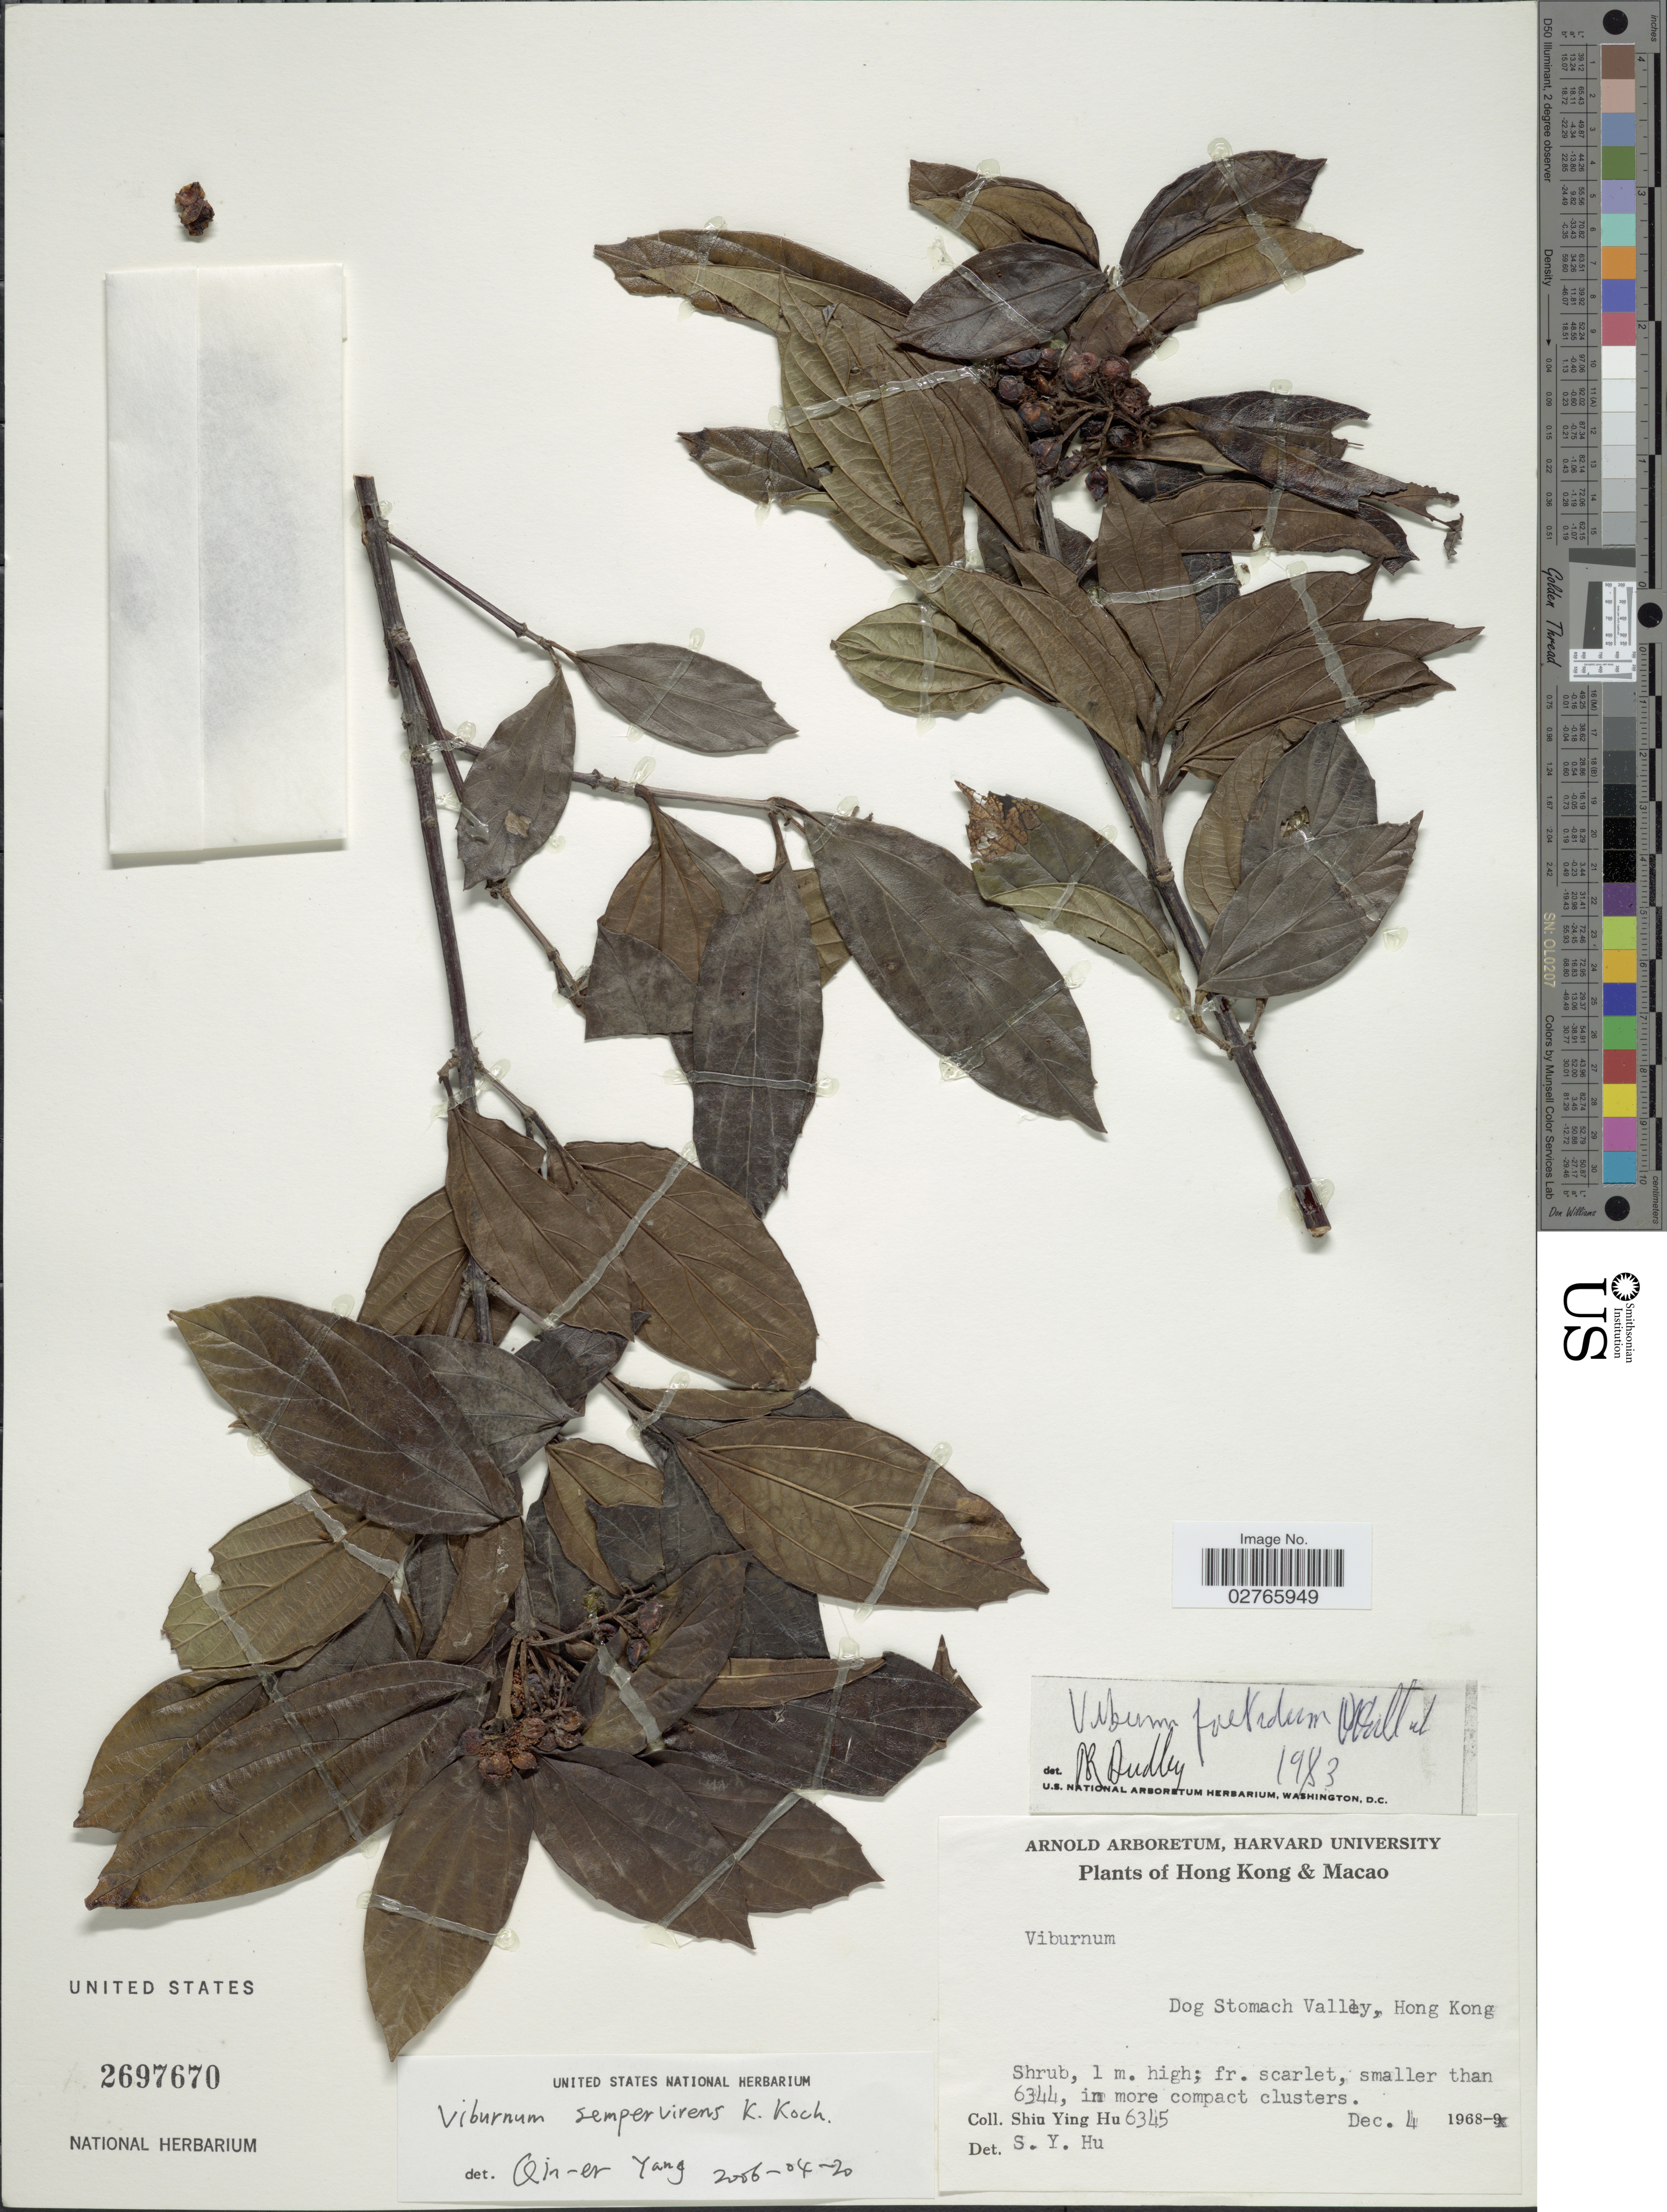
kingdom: Plantae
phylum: Tracheophyta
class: Magnoliopsida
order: Dipsacales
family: Viburnaceae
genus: Viburnum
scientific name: Viburnum foetidum var. ceanothoides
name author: (C.H. Wright) Hand.-Mazz.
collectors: S. Y. Hu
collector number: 6345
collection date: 1968-12-04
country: China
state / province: Hong Kong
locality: Dog Stomach Valley.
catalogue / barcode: US 2697670